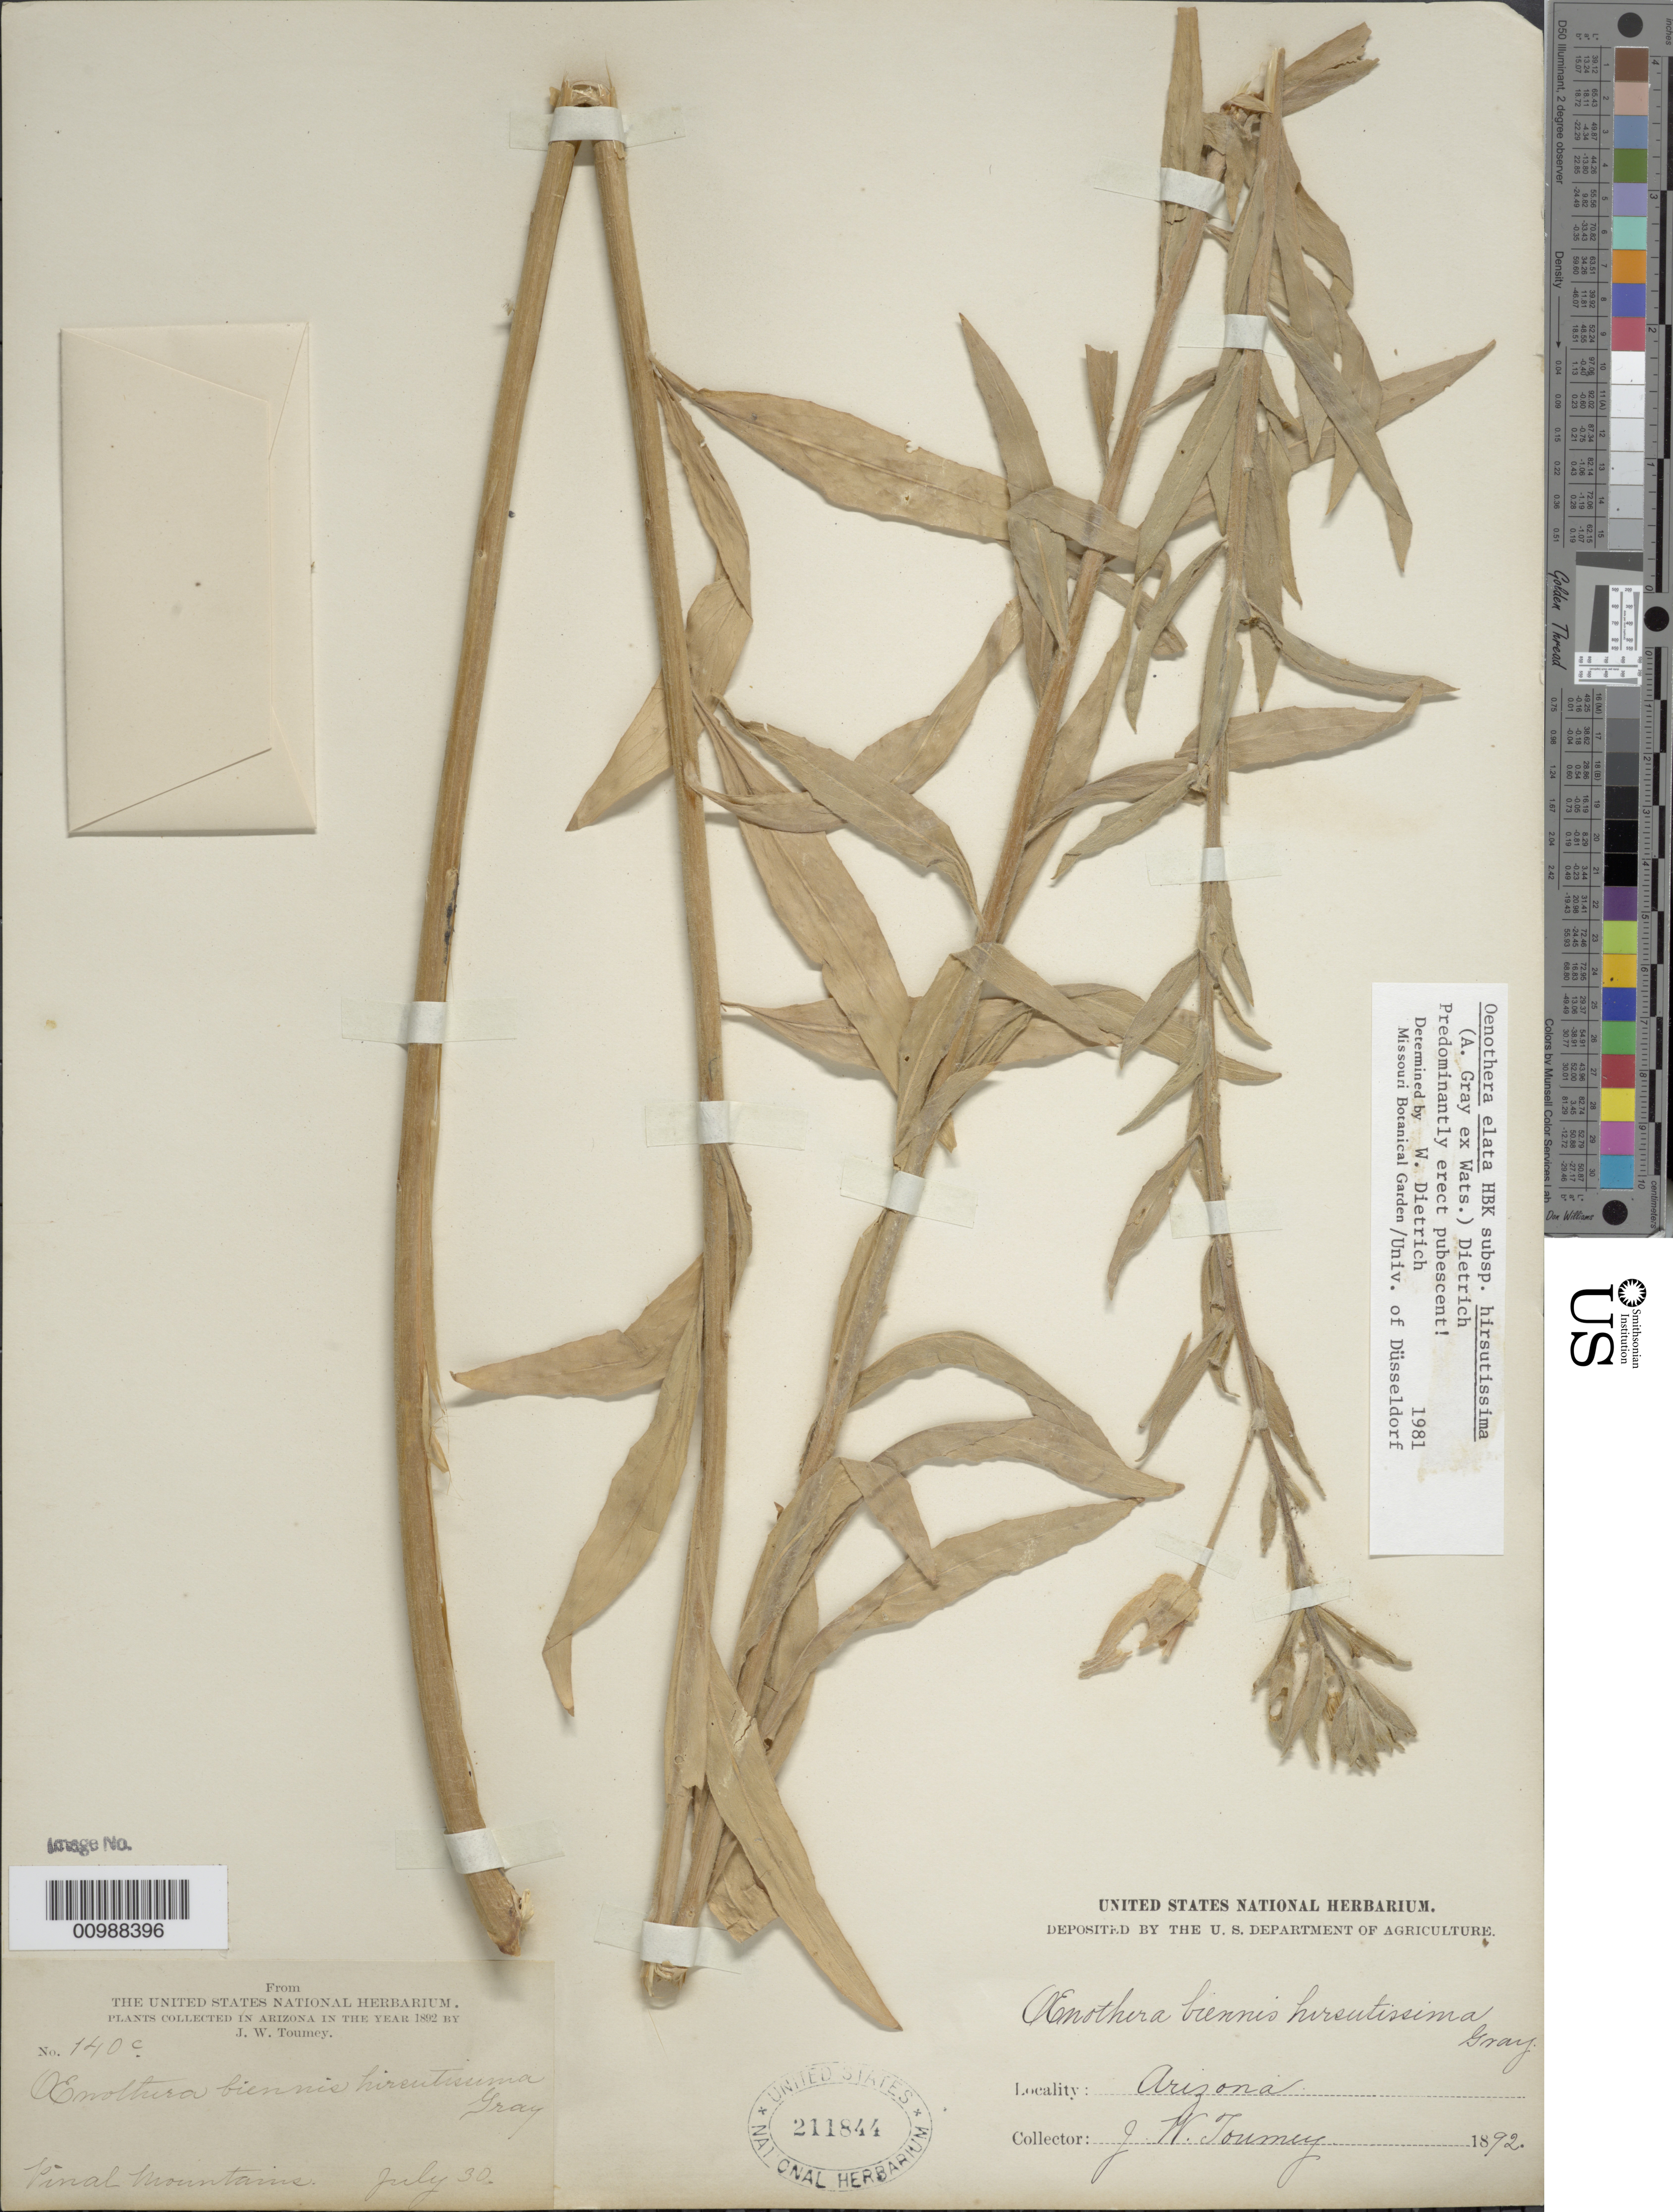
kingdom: Plantae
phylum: Tracheophyta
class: Magnoliopsida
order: Myrtales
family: Onagraceae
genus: Oenothera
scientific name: Oenothera elata subsp. hirsutissima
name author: (A. Gray ex S. Watson) W. Dietr.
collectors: J. W. Toumey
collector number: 140C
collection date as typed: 30 Jul 1892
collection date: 1892-07-30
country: United States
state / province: Arizona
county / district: Gila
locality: Pinal Mountains.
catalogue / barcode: US 211844